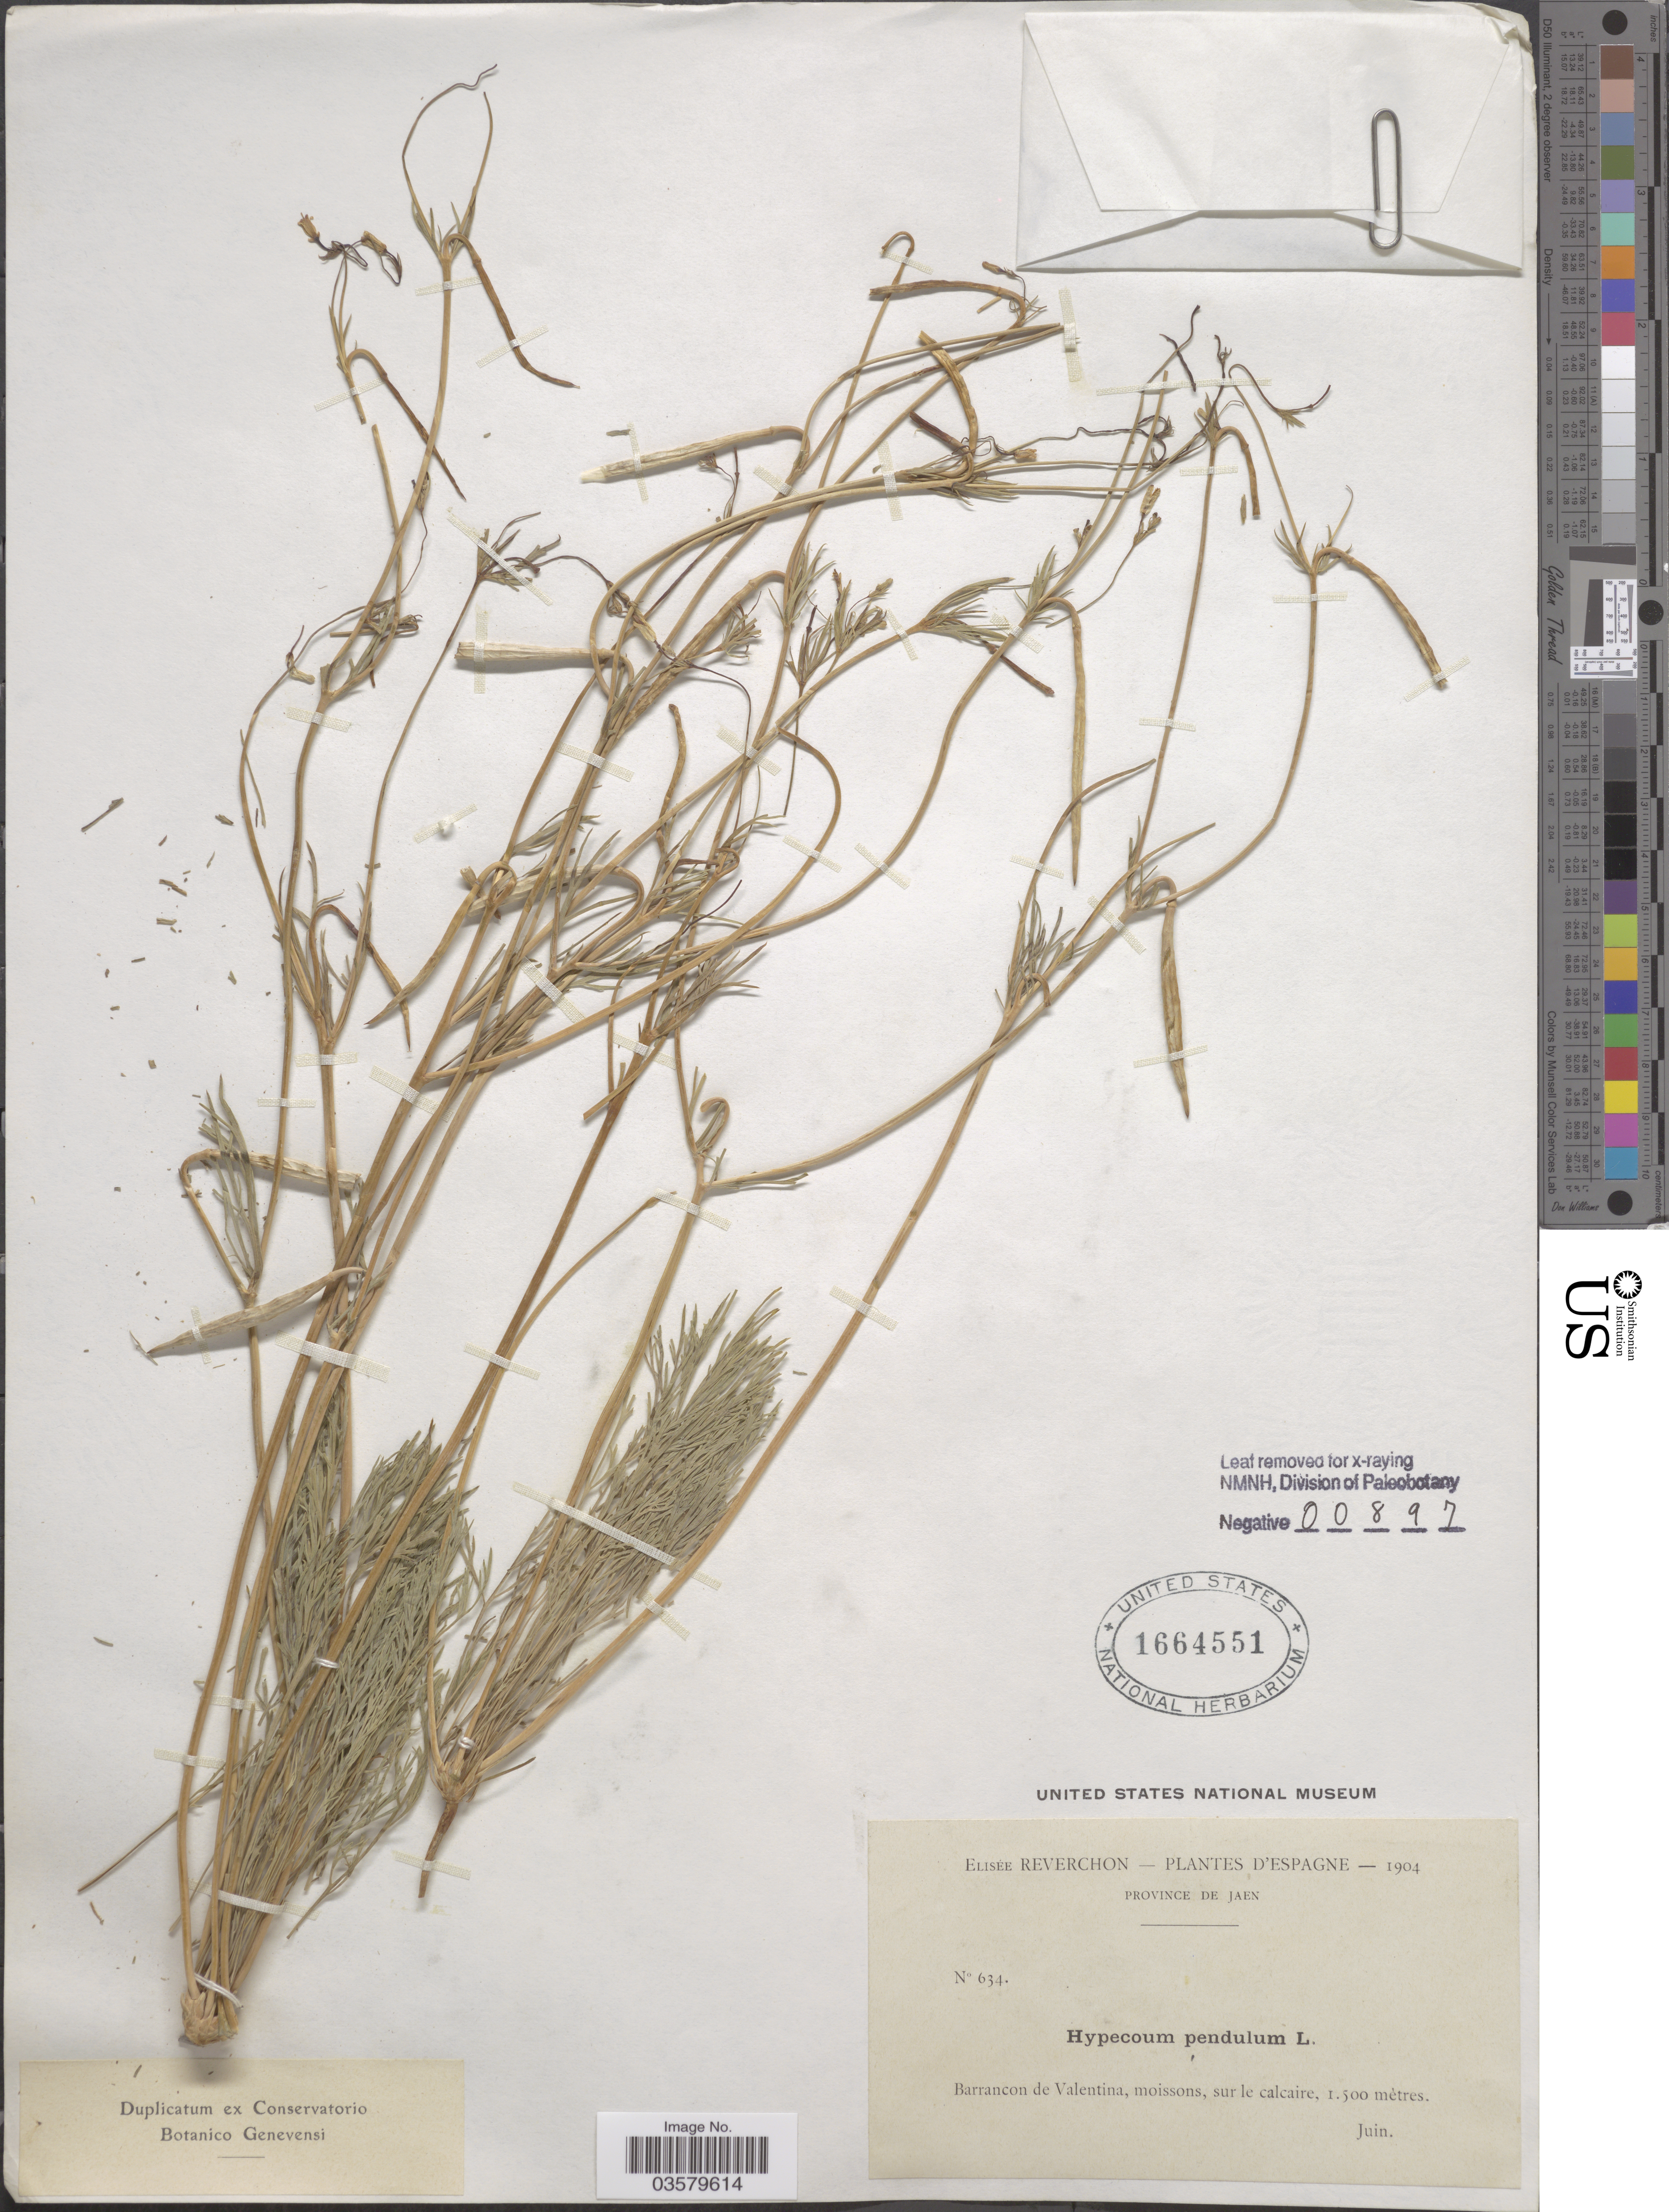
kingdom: Plantae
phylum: Tracheophyta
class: Magnoliopsida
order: Ranunculales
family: Papaveraceae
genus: Hypecoum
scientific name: Hypecoum pendulum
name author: L.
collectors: E. Reverchon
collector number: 634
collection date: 1904-06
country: Spain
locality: Espagne. Province du Jaen. Barrancon de Valentina.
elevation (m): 1500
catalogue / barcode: US 1664551